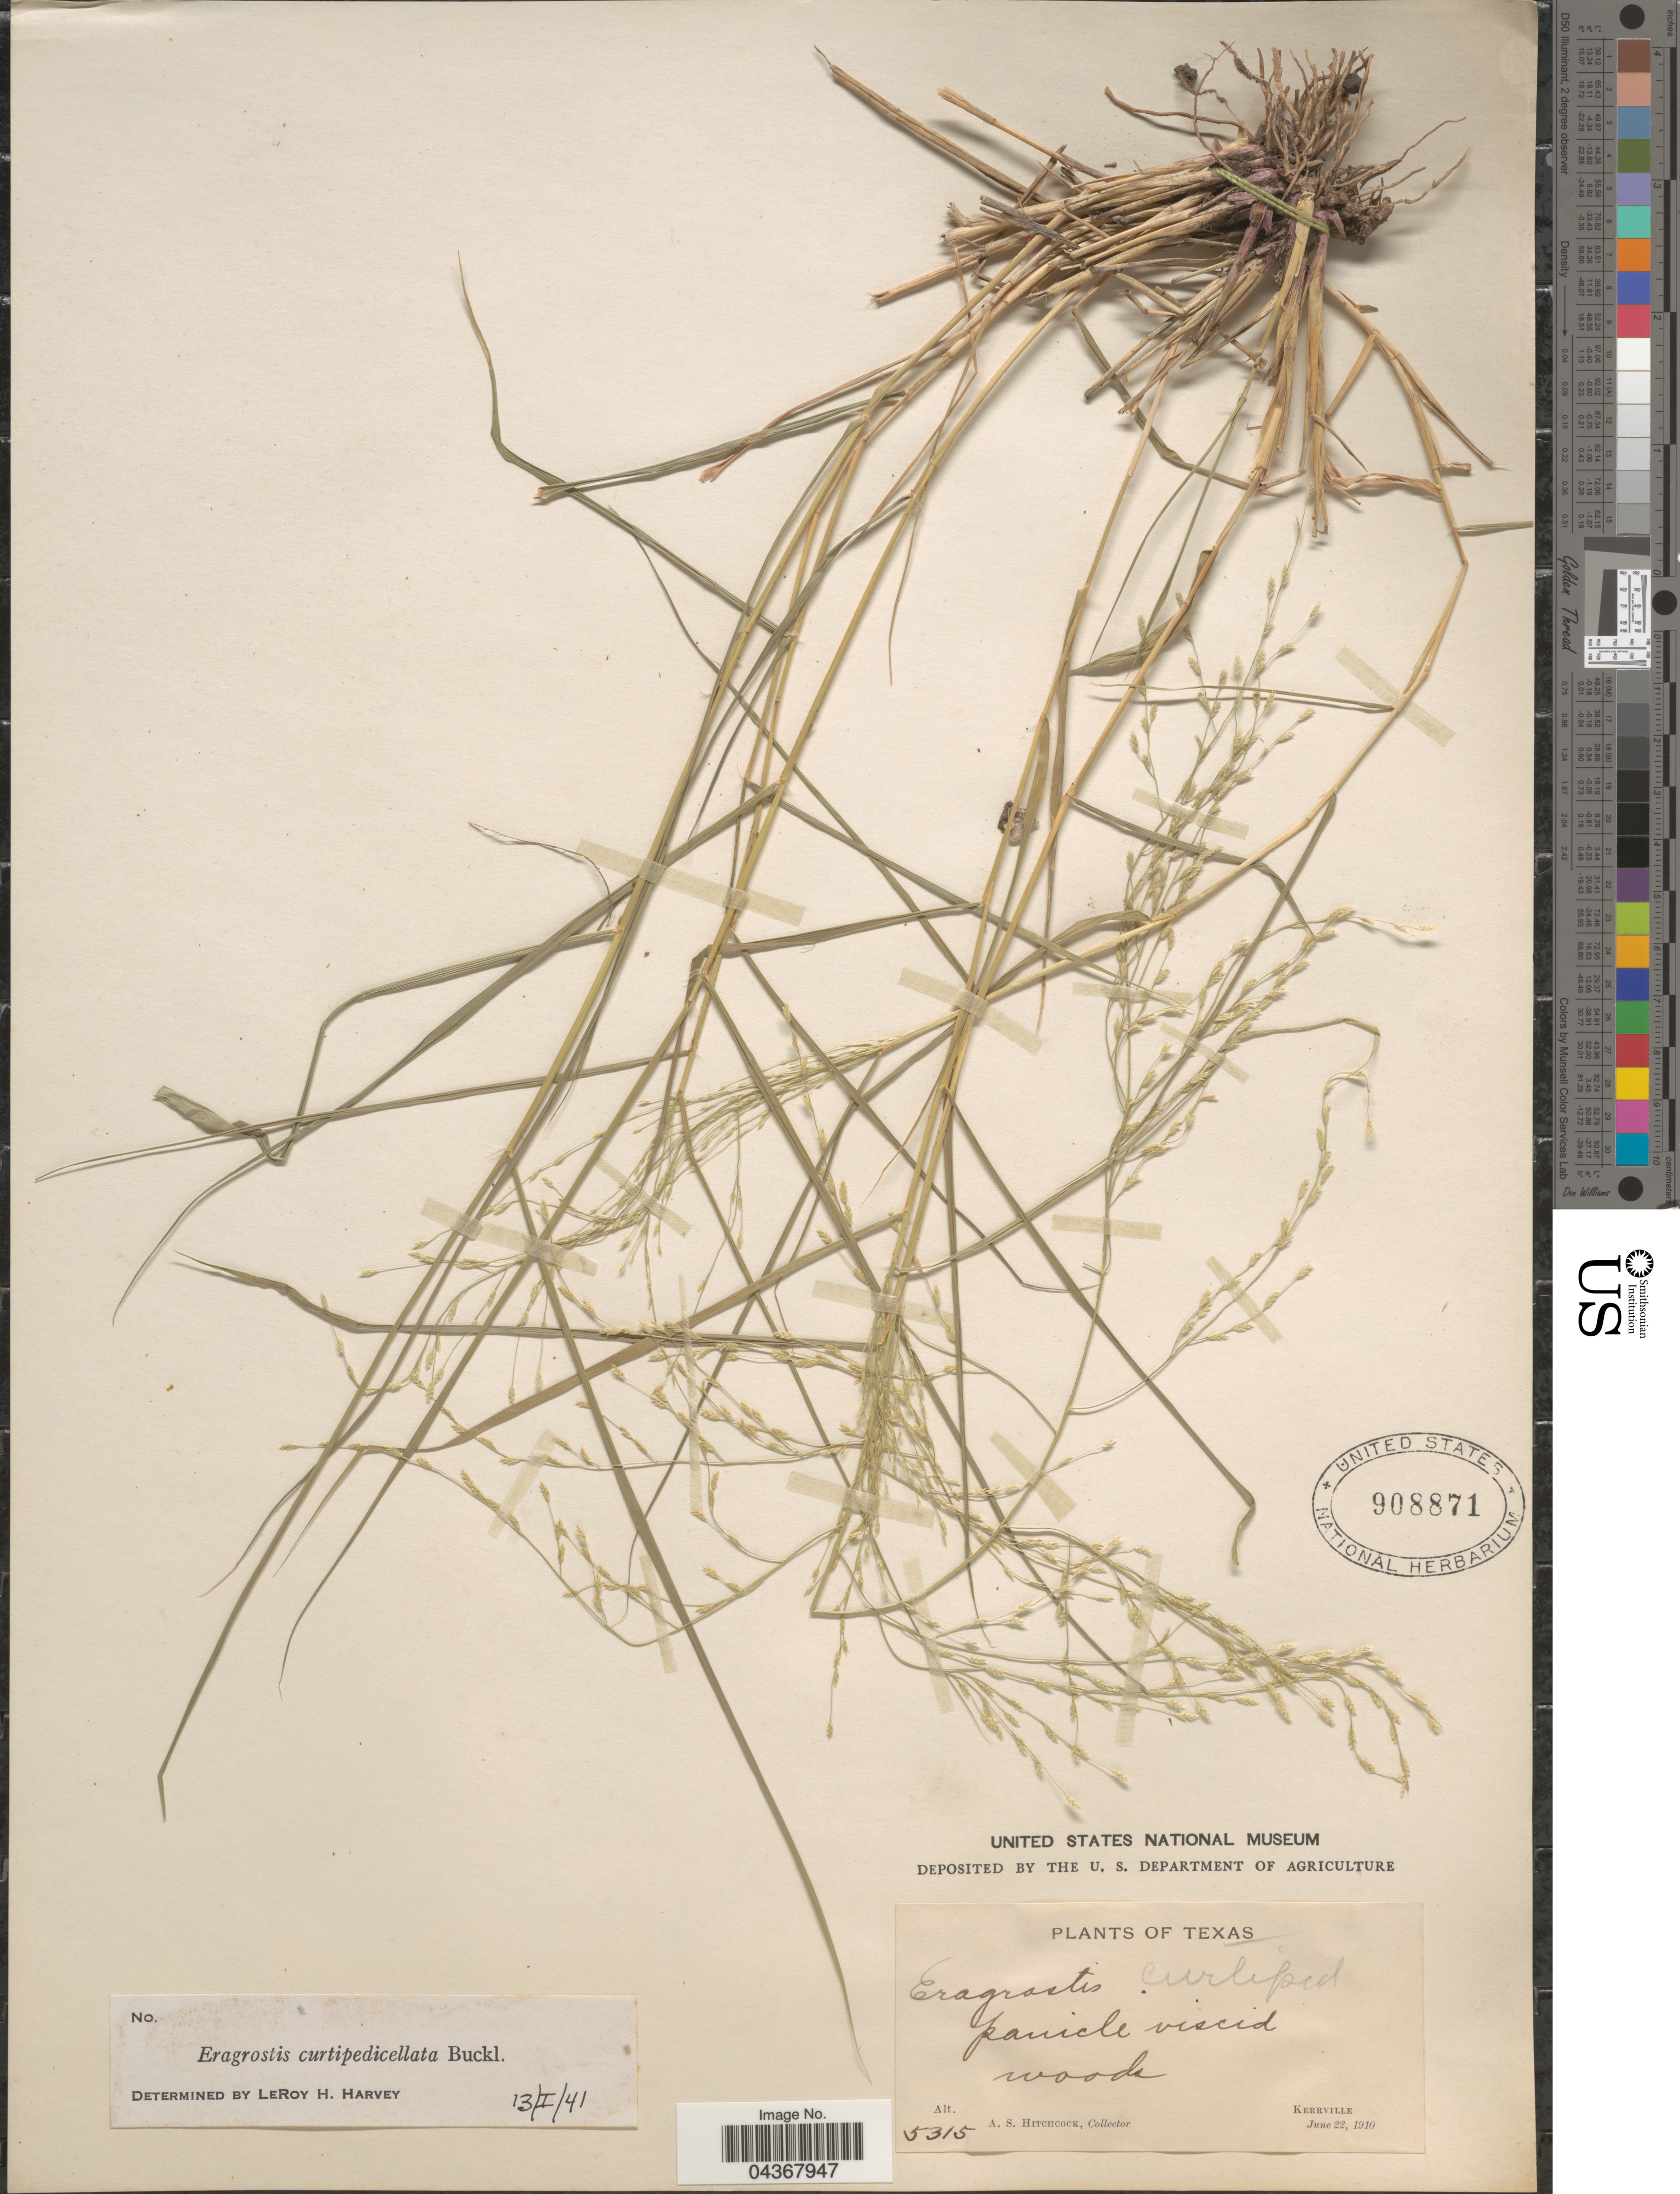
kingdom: Plantae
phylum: Tracheophyta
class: Liliopsida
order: Poales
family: Poaceae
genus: Eragrostis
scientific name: Eragrostis curtipedicellata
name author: Buckley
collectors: A. S. Hitchcock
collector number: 5315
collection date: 1910-06-22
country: United States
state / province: Texas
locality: Kerrville.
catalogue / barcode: US 908871